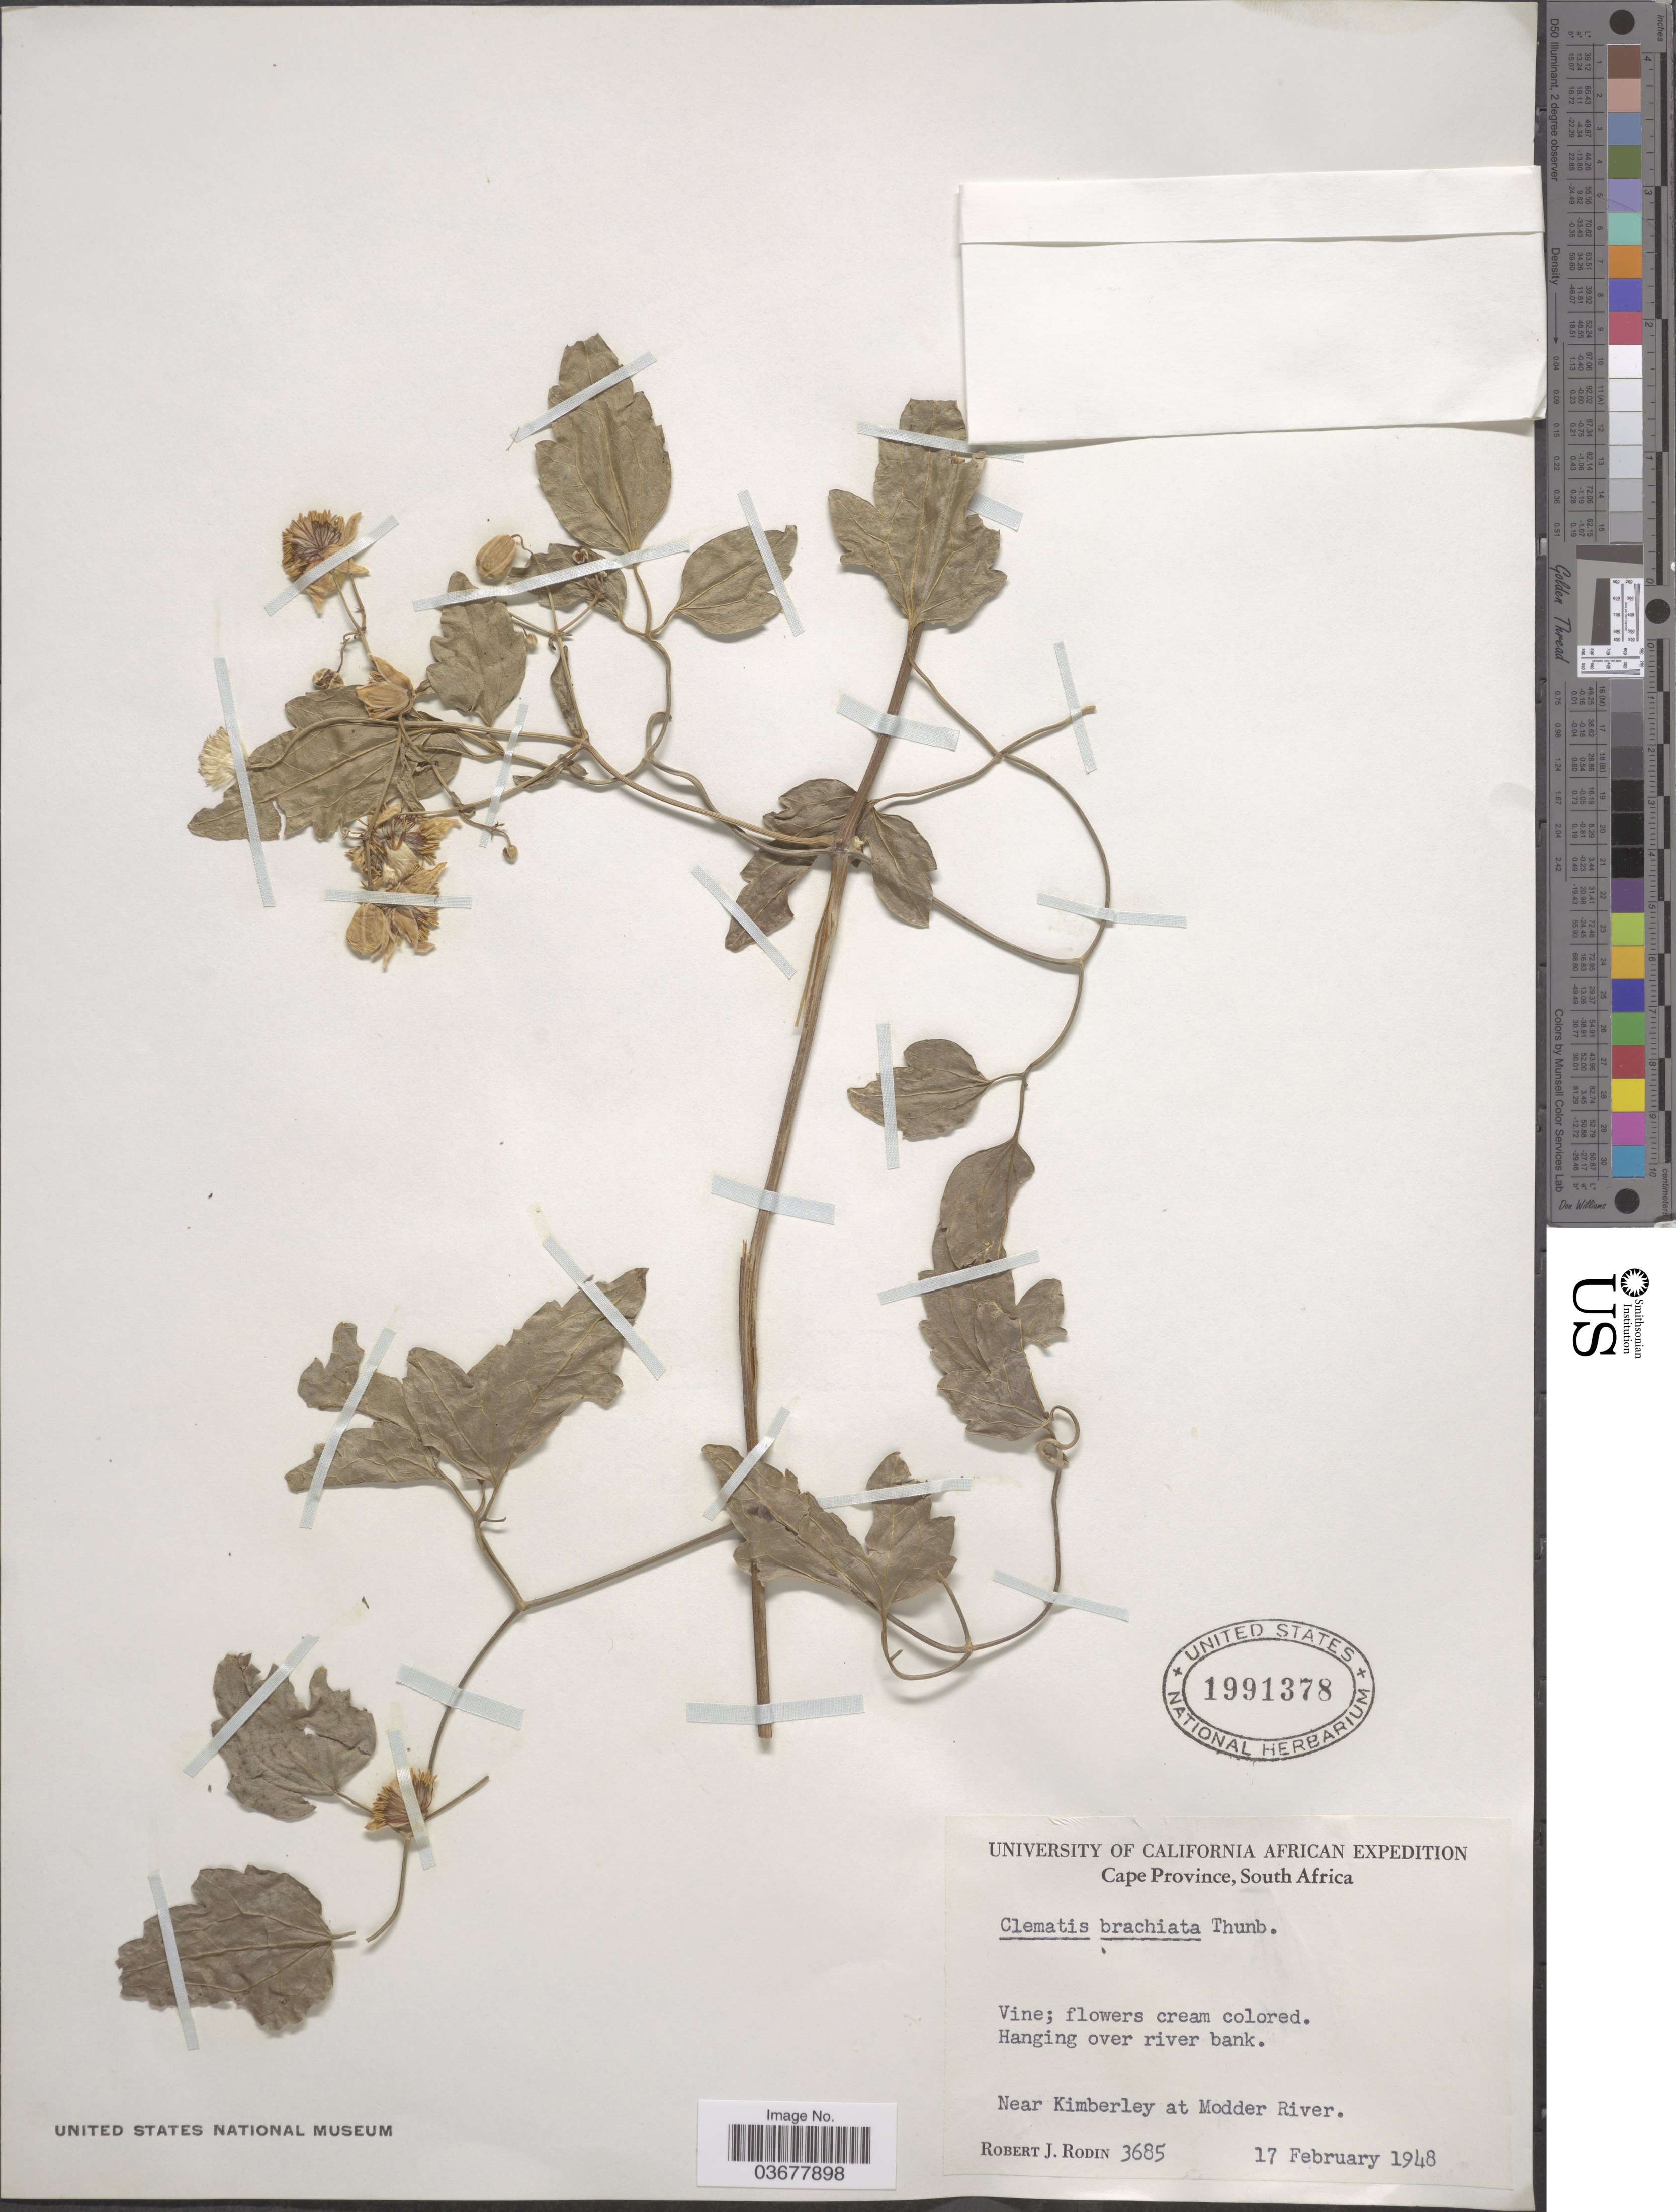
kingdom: Plantae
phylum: Tracheophyta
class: Magnoliopsida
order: Ranunculales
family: Ranunculaceae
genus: Clematis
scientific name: Clematis brachiata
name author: Thunb.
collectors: R. J. Rodin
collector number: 3685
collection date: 1948-02-17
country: South Africa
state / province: Northern Cape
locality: Near Kimberley at Modder River.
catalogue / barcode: US 1991378